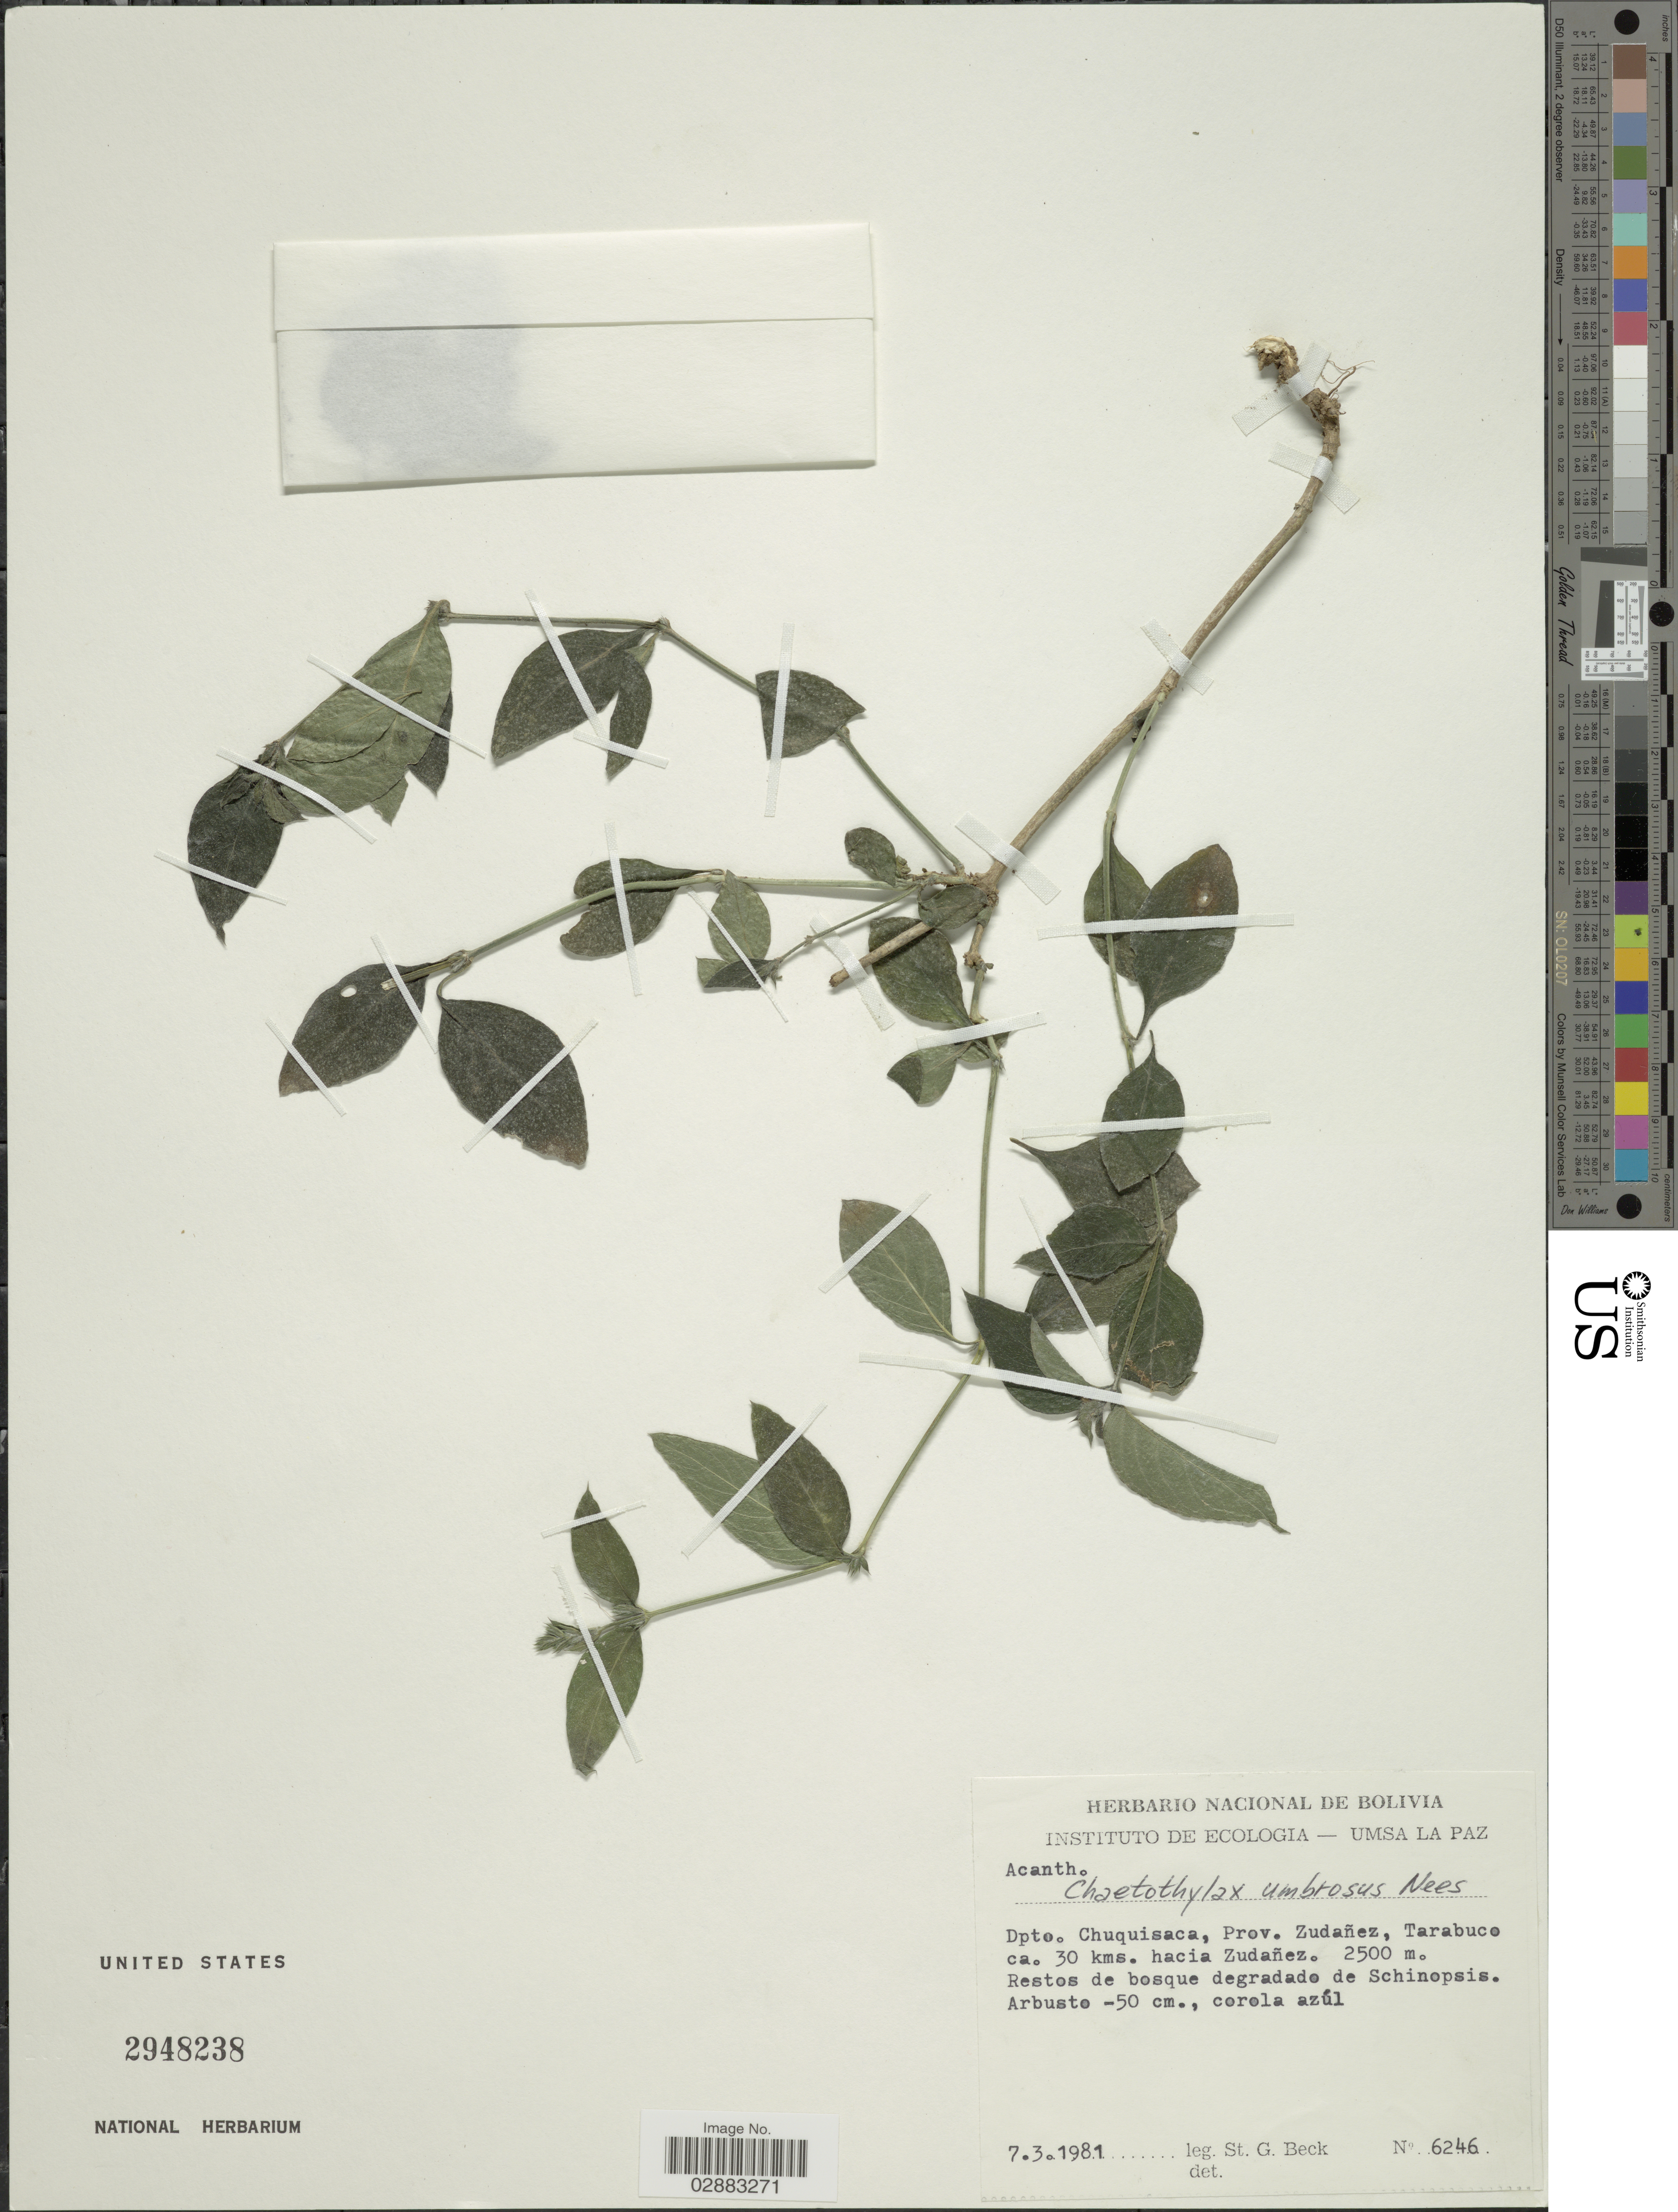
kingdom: Plantae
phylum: Tracheophyta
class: Magnoliopsida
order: Lamiales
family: Acanthaceae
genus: Justicia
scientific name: Justicia goudotii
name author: V.A.W. Graham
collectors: S. Beck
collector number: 6246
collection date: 1981-03-07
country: Bolivia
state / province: Chuquisaca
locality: Dpto. Chuquisaca, Prov. Zudañez, Tarabuco ca. 30 kms. hacia Zudañez.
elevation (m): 2500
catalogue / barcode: US 2948238